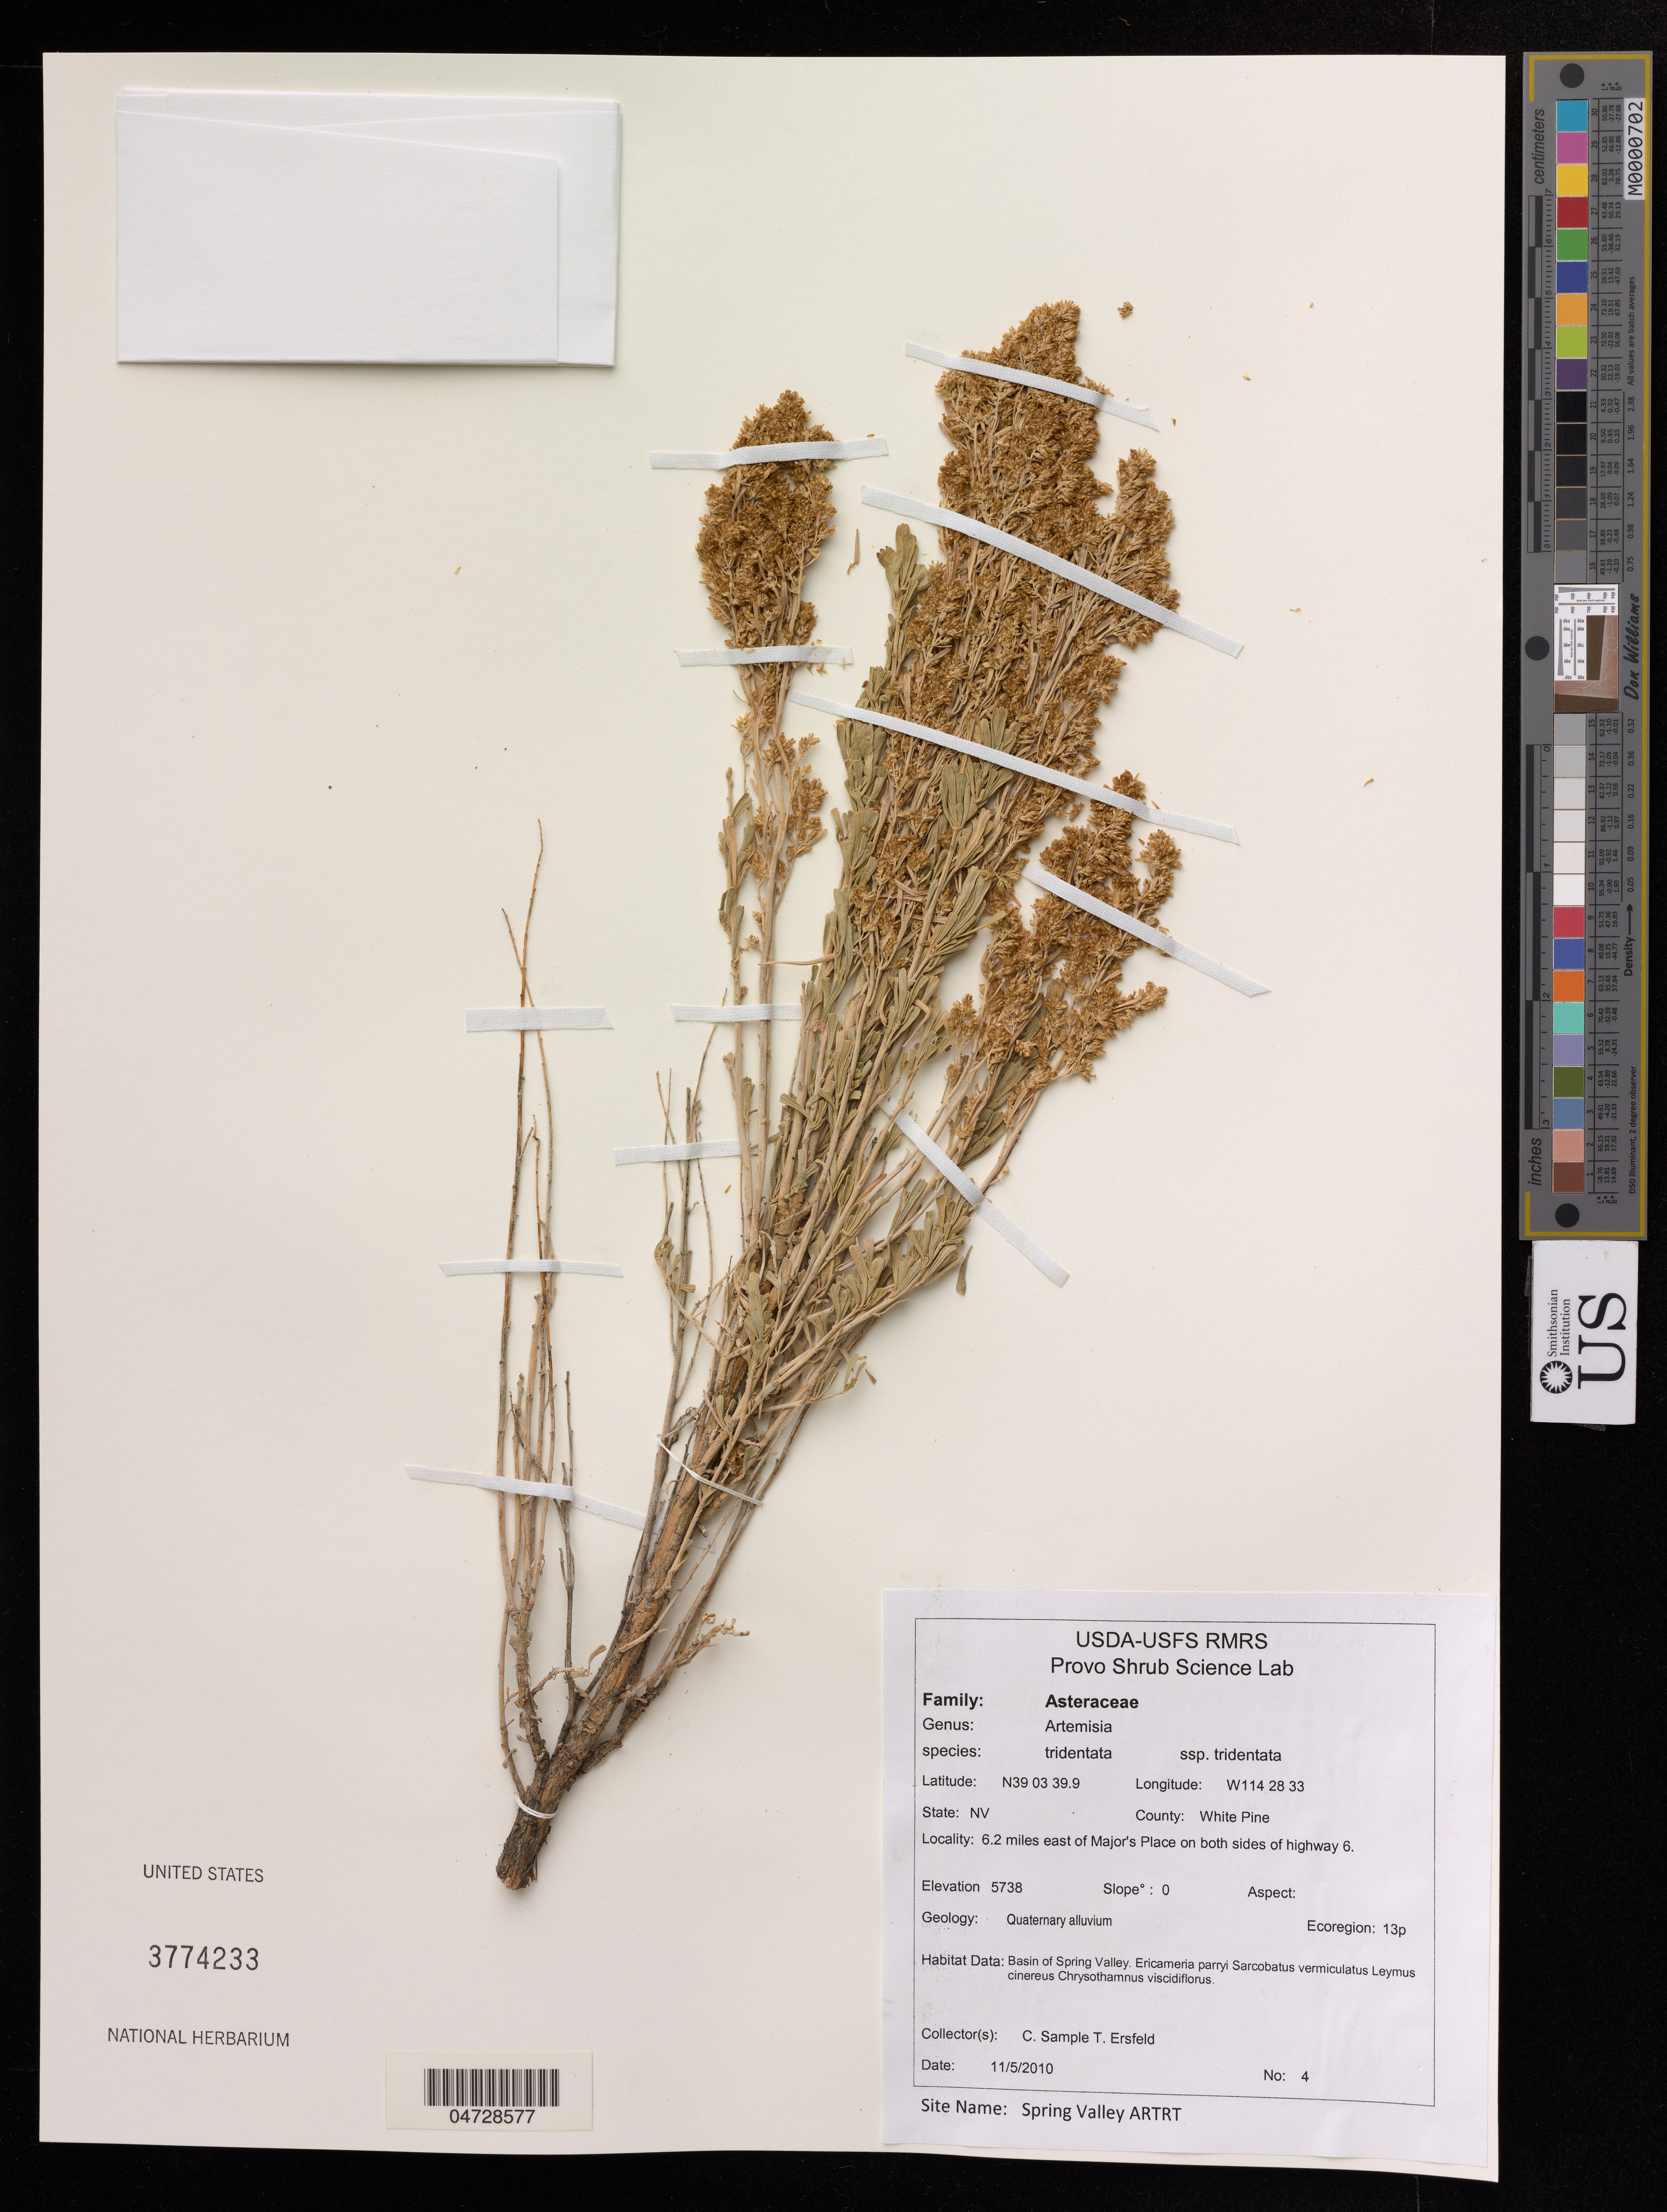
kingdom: Plantae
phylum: Tracheophyta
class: Magnoliopsida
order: Asterales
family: Asteraceae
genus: Artemisia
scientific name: Artemisia tridentata subsp. tridentata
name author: Nutt.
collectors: C. Sample & T. Ersfeld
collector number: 4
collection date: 2010-11-05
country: United States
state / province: Nevada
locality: County: White Pine, 6.2 miles east of Major's Place on both sides of highway 6.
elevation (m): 1749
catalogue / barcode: US 3774233